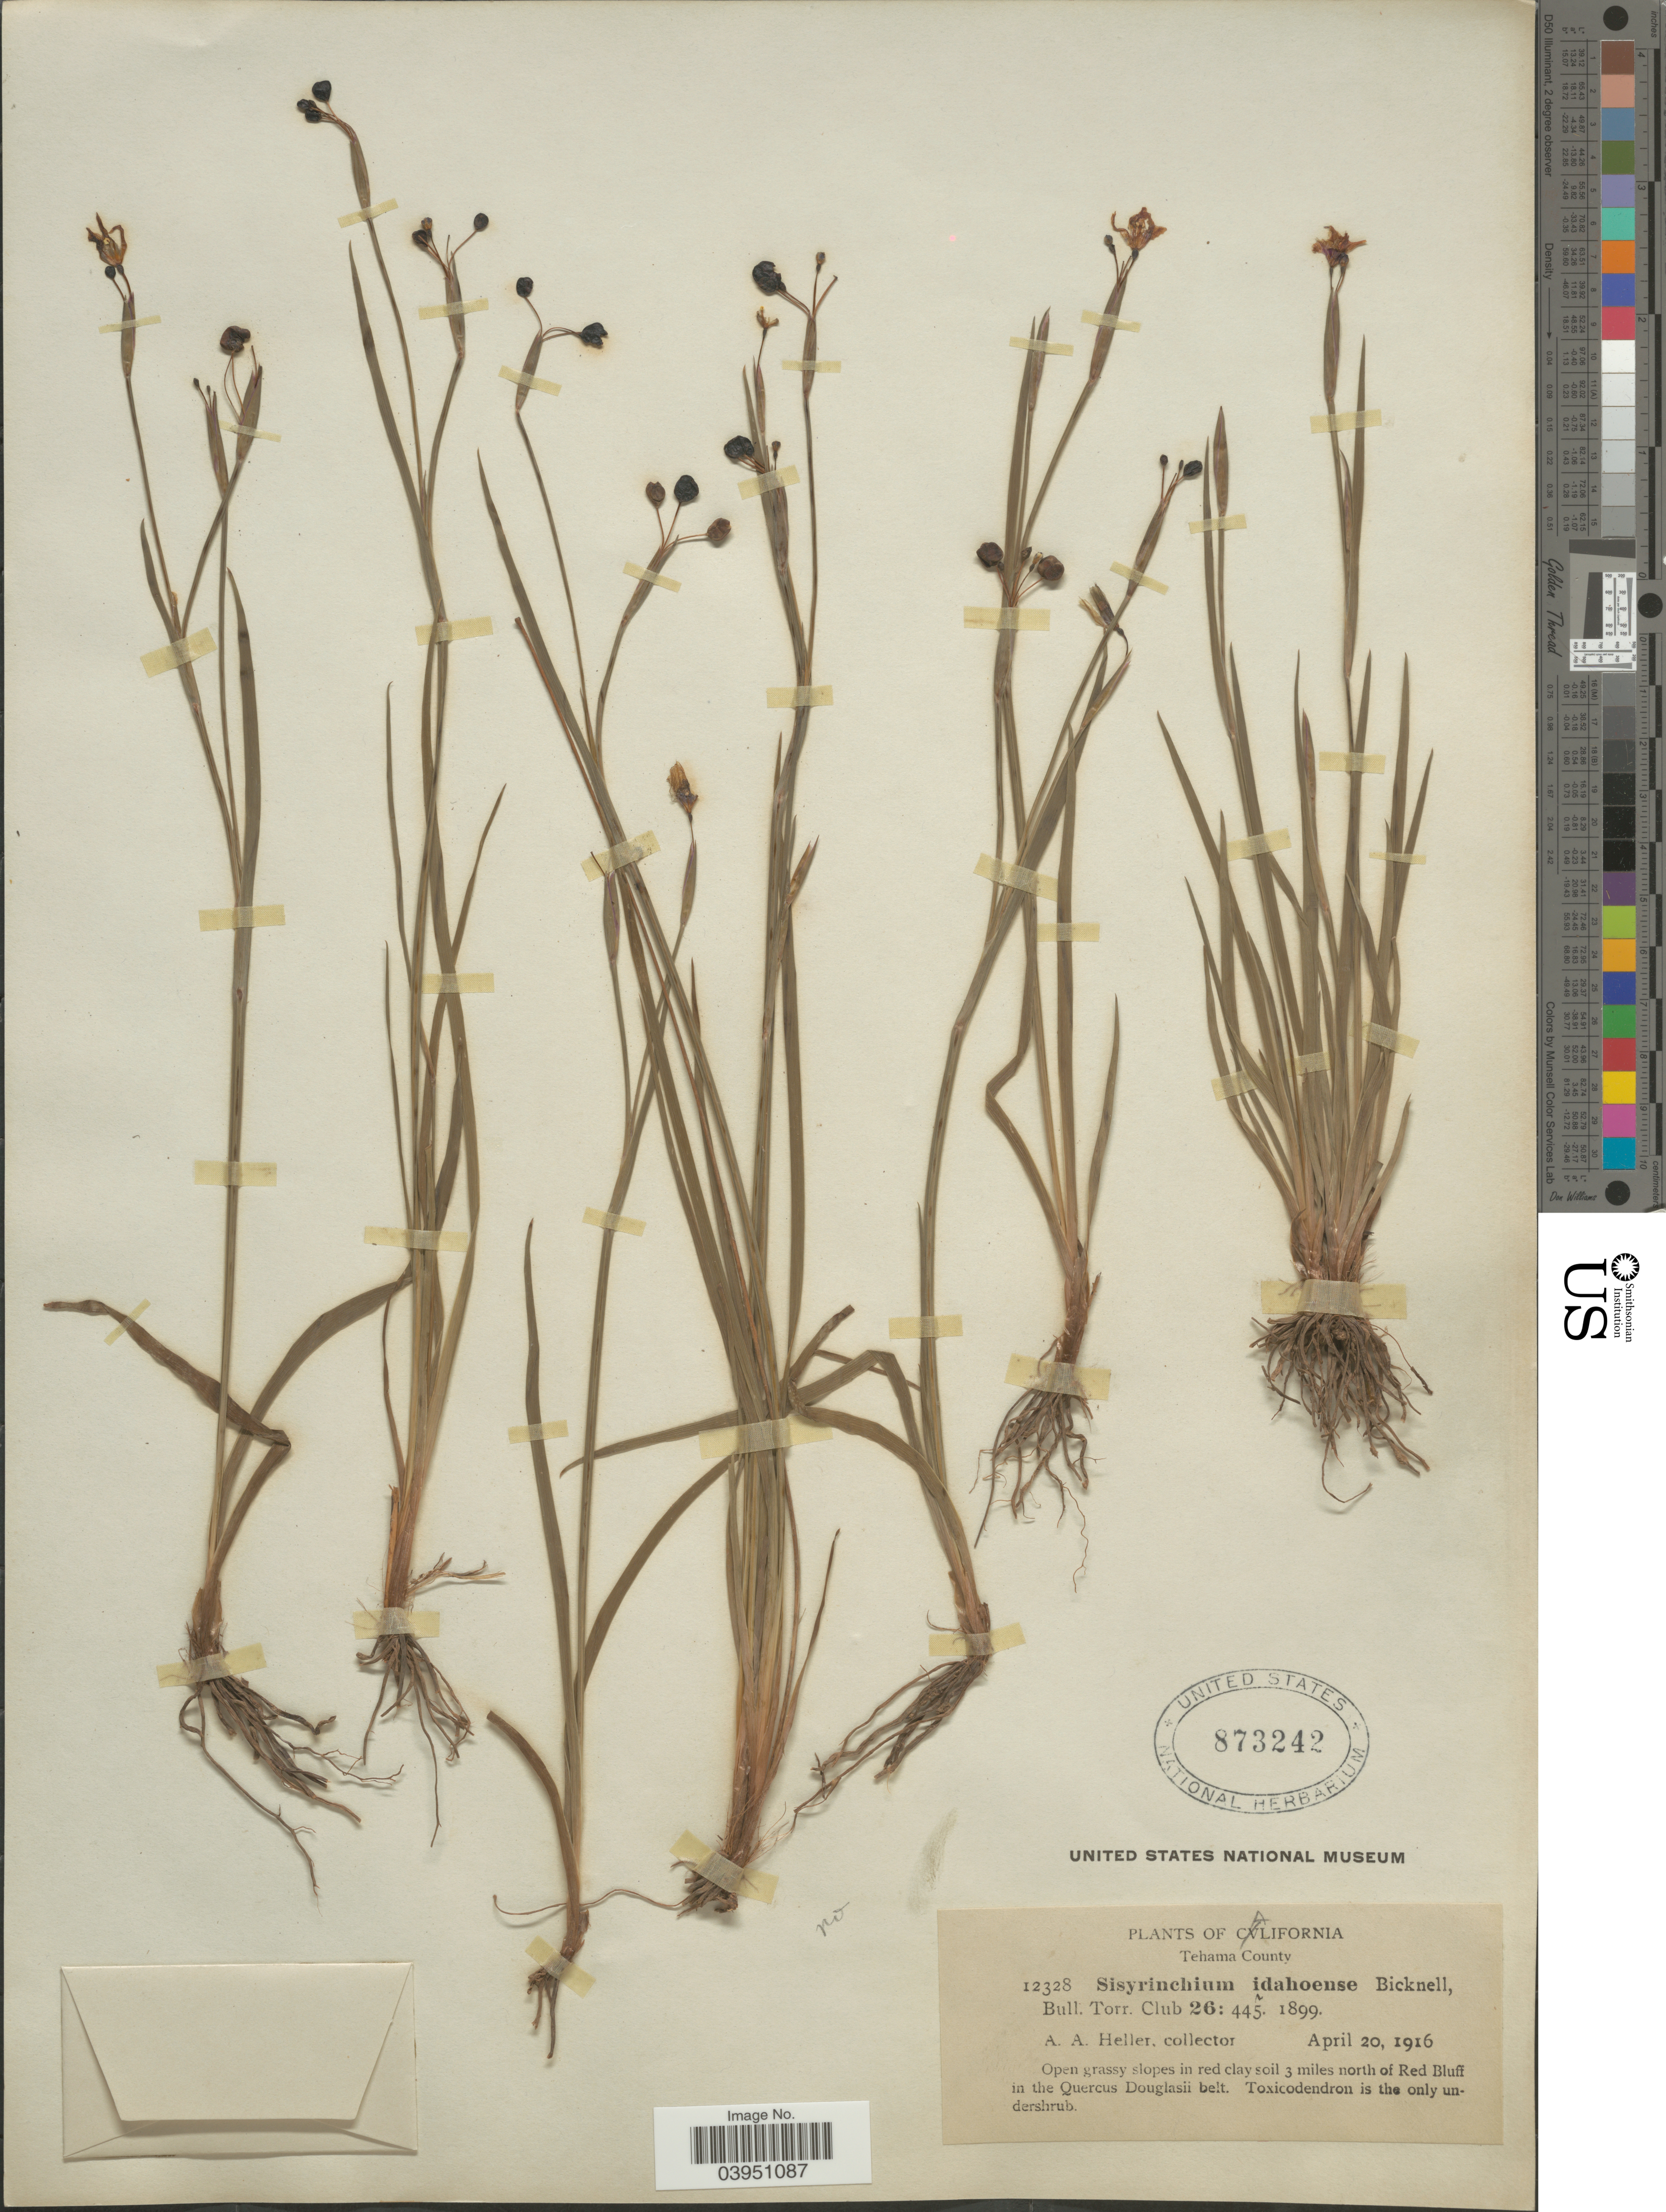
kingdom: Plantae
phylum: Tracheophyta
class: Liliopsida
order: Asparagales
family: Iridaceae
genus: Sisyrinchium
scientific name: Sisyrinchium idahoense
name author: E.P. Bicknell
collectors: A. A. Heller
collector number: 12328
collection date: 1916-04-20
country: United States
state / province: California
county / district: Tehama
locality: Tehama County. Open grassy slopes in red clay soil 3 miles north of Red Bluff in the Quercus Douglasii belt.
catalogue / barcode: US 873242